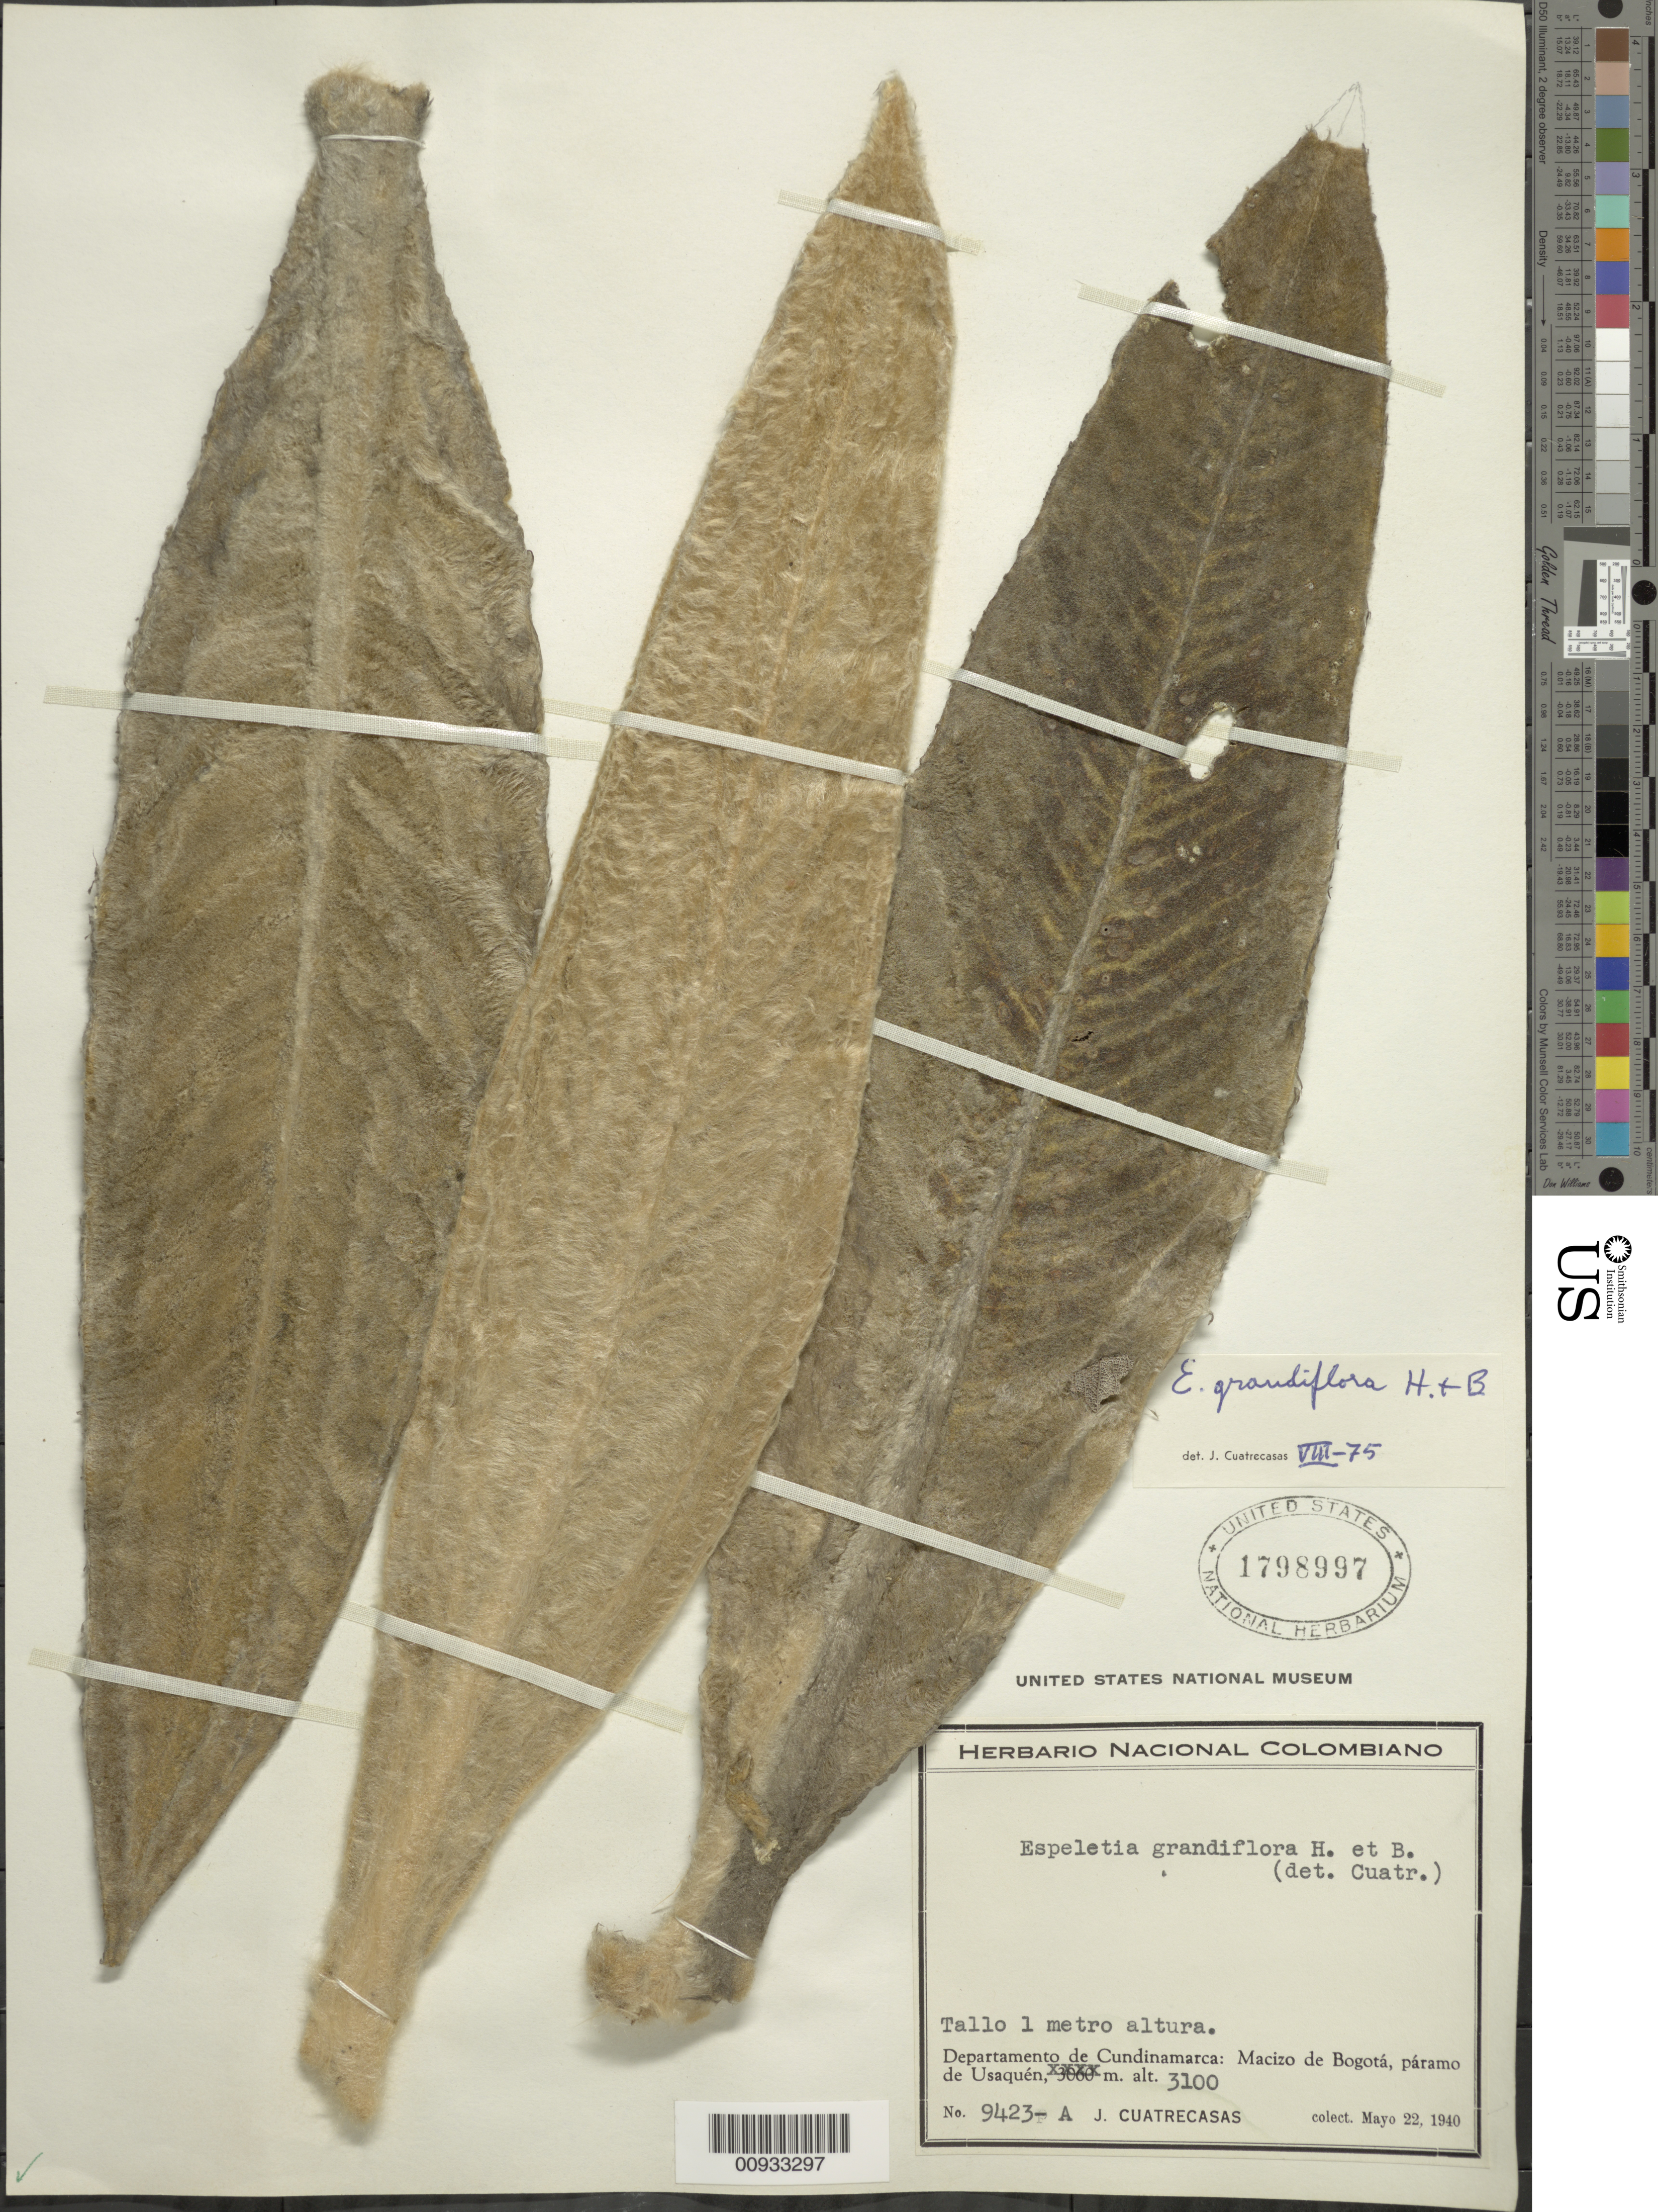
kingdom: Plantae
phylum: Tracheophyta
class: Magnoliopsida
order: Asterales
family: Asteraceae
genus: Espeletia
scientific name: Espeletia grandiflora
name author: Humb. & Bonpl.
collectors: J. Cuatrecasas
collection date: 1940-05-22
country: Colombia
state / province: Cundinamarca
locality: Páramo de Usaquén. Macizo de Bogotá.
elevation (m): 3100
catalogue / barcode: US 1798997